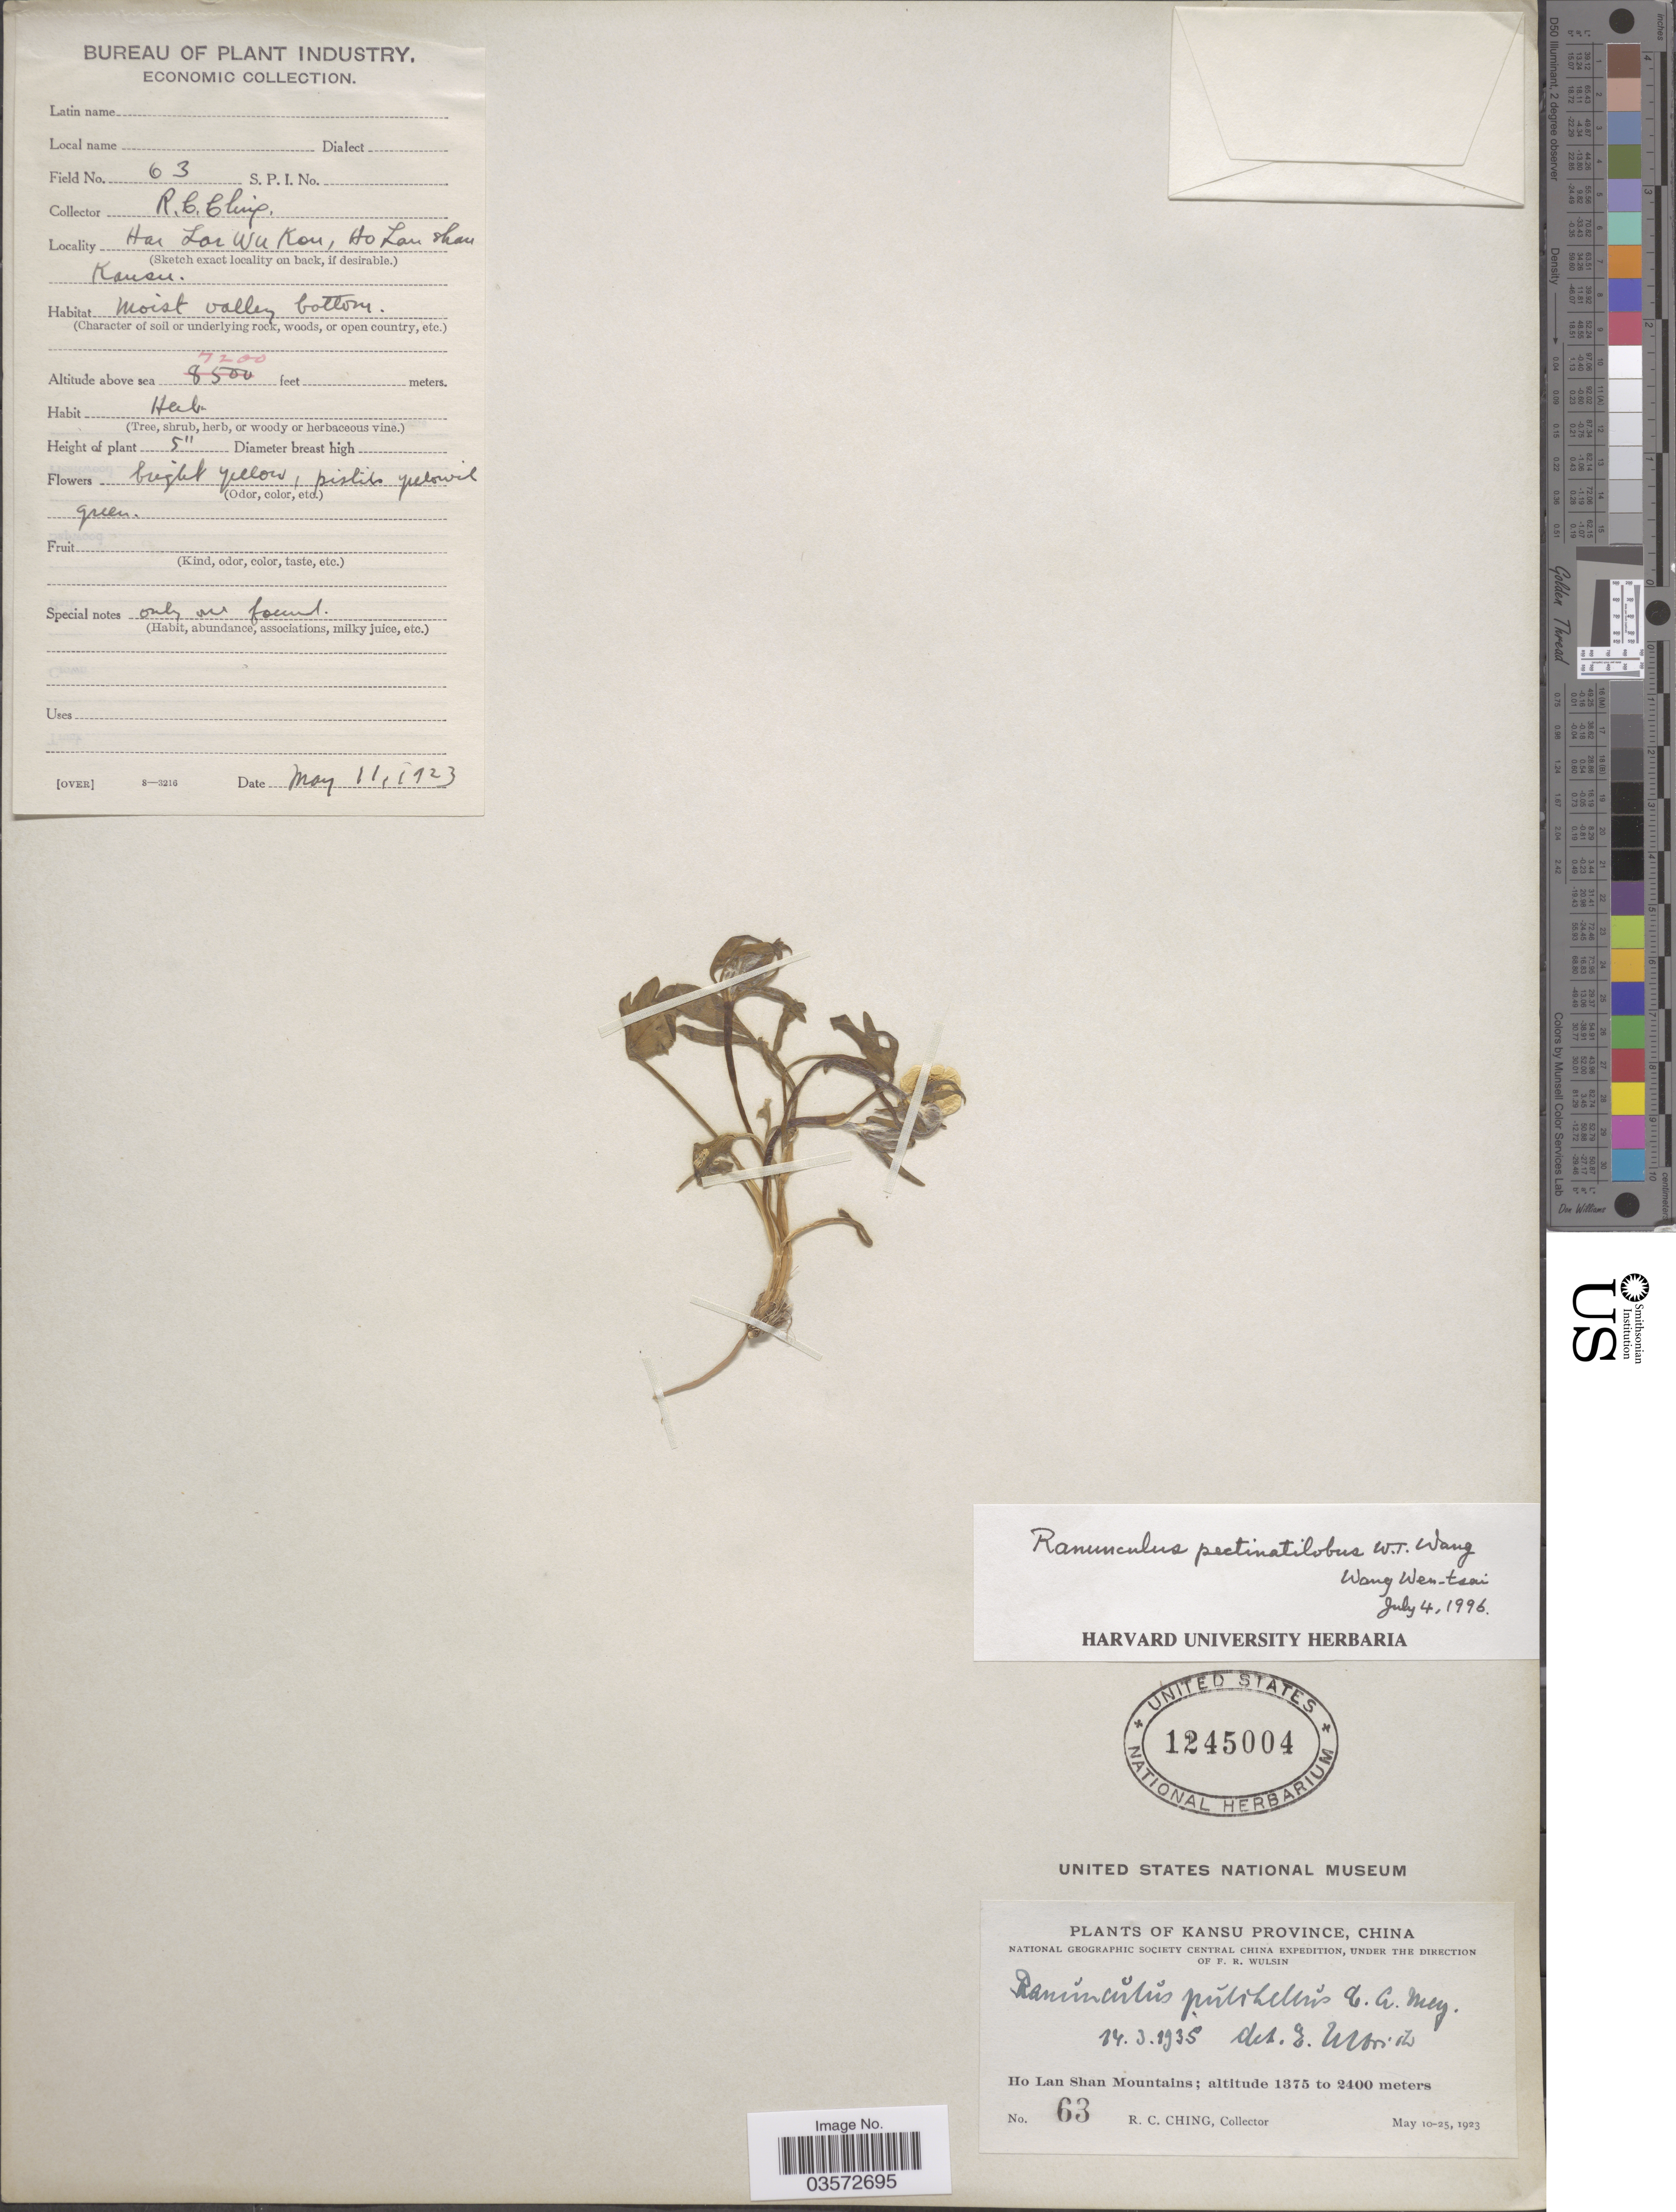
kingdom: Plantae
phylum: Tracheophyta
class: Magnoliopsida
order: Ranunculales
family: Ranunculaceae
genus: Ranunculus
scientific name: Ranunculus pectinatilobus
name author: W.T. Wang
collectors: R. C. Ching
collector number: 63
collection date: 1923-05-11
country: China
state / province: Gansu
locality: Kansu Province. Ho Lan Shan Mountains. Hai Lou Wu Kou.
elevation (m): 1280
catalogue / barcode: US 1245004